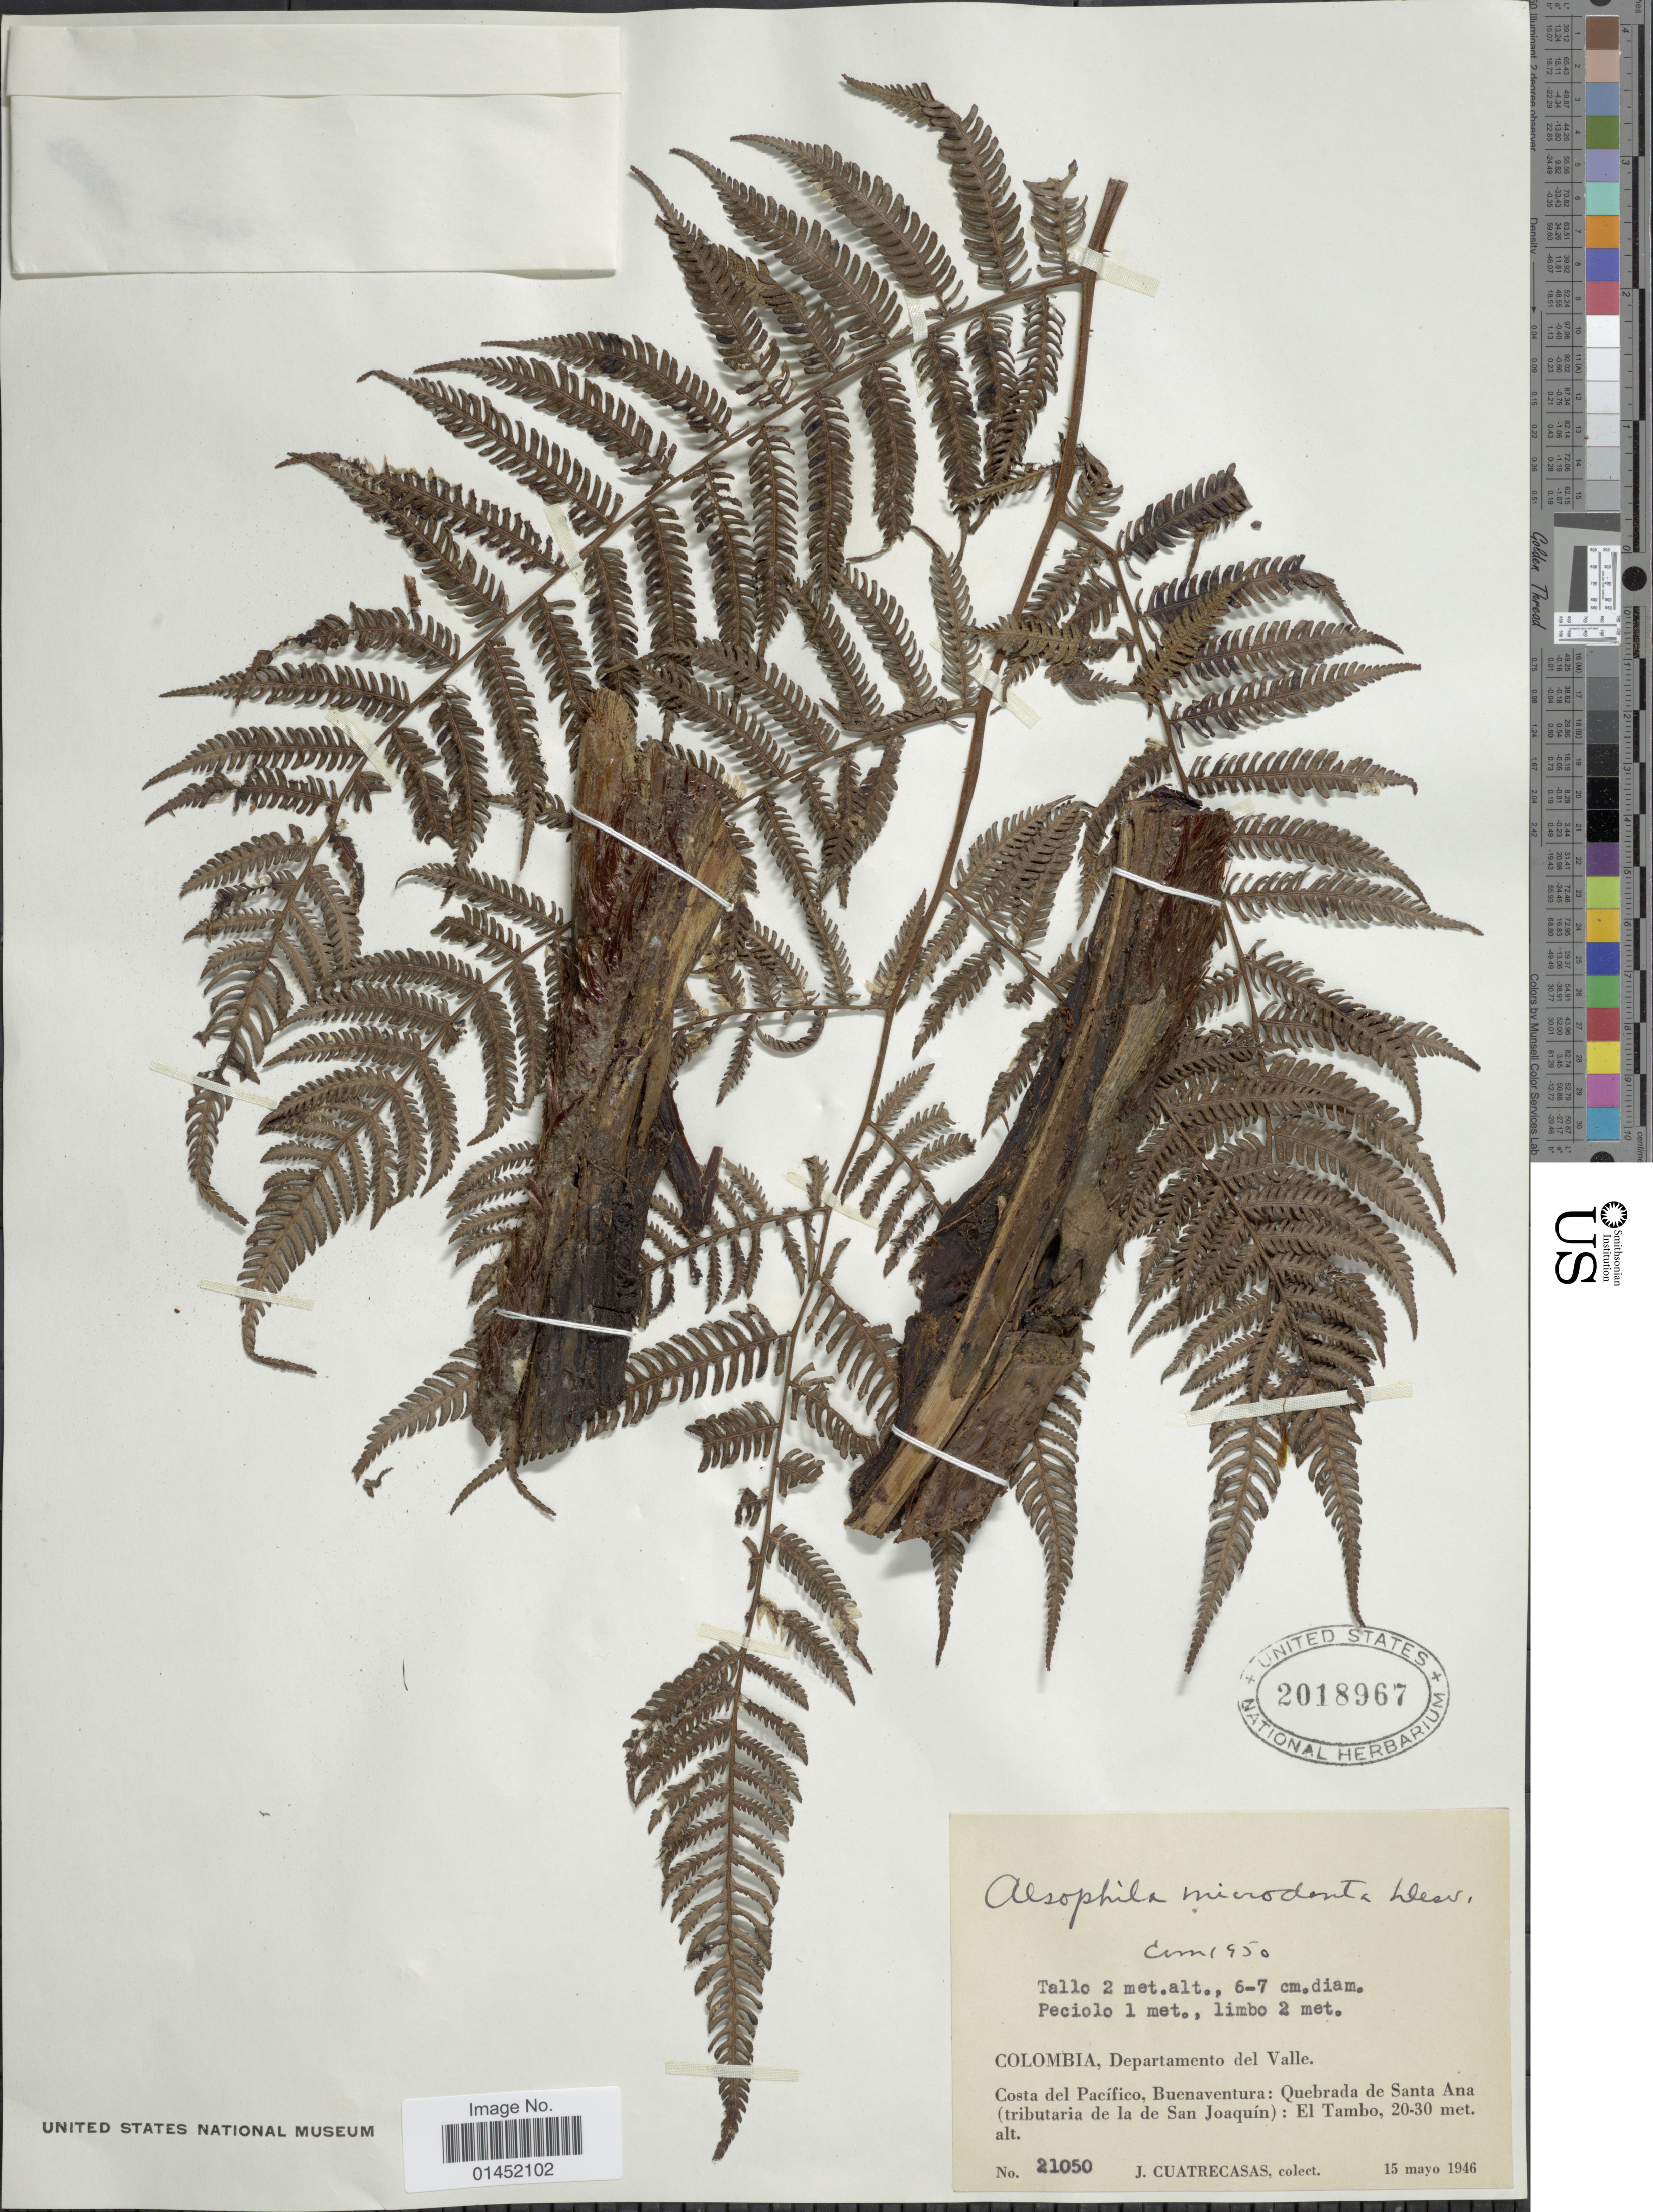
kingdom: Plantae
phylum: Tracheophyta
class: Polypodiopsida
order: Cyatheales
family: Cyatheaceae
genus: Cyathea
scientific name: Cyathea microdonta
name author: (Desv.) Domin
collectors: J. Cuatrecasas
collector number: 21050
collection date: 1946-05-15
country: Colombia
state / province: Valle del Cauca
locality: Departamento del Valle, Costa del Pacifico, Buenaventura: Quebrada de Santa Ana (tributaria de la San Joaquin): El Tambo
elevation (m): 20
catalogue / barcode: US 2018967